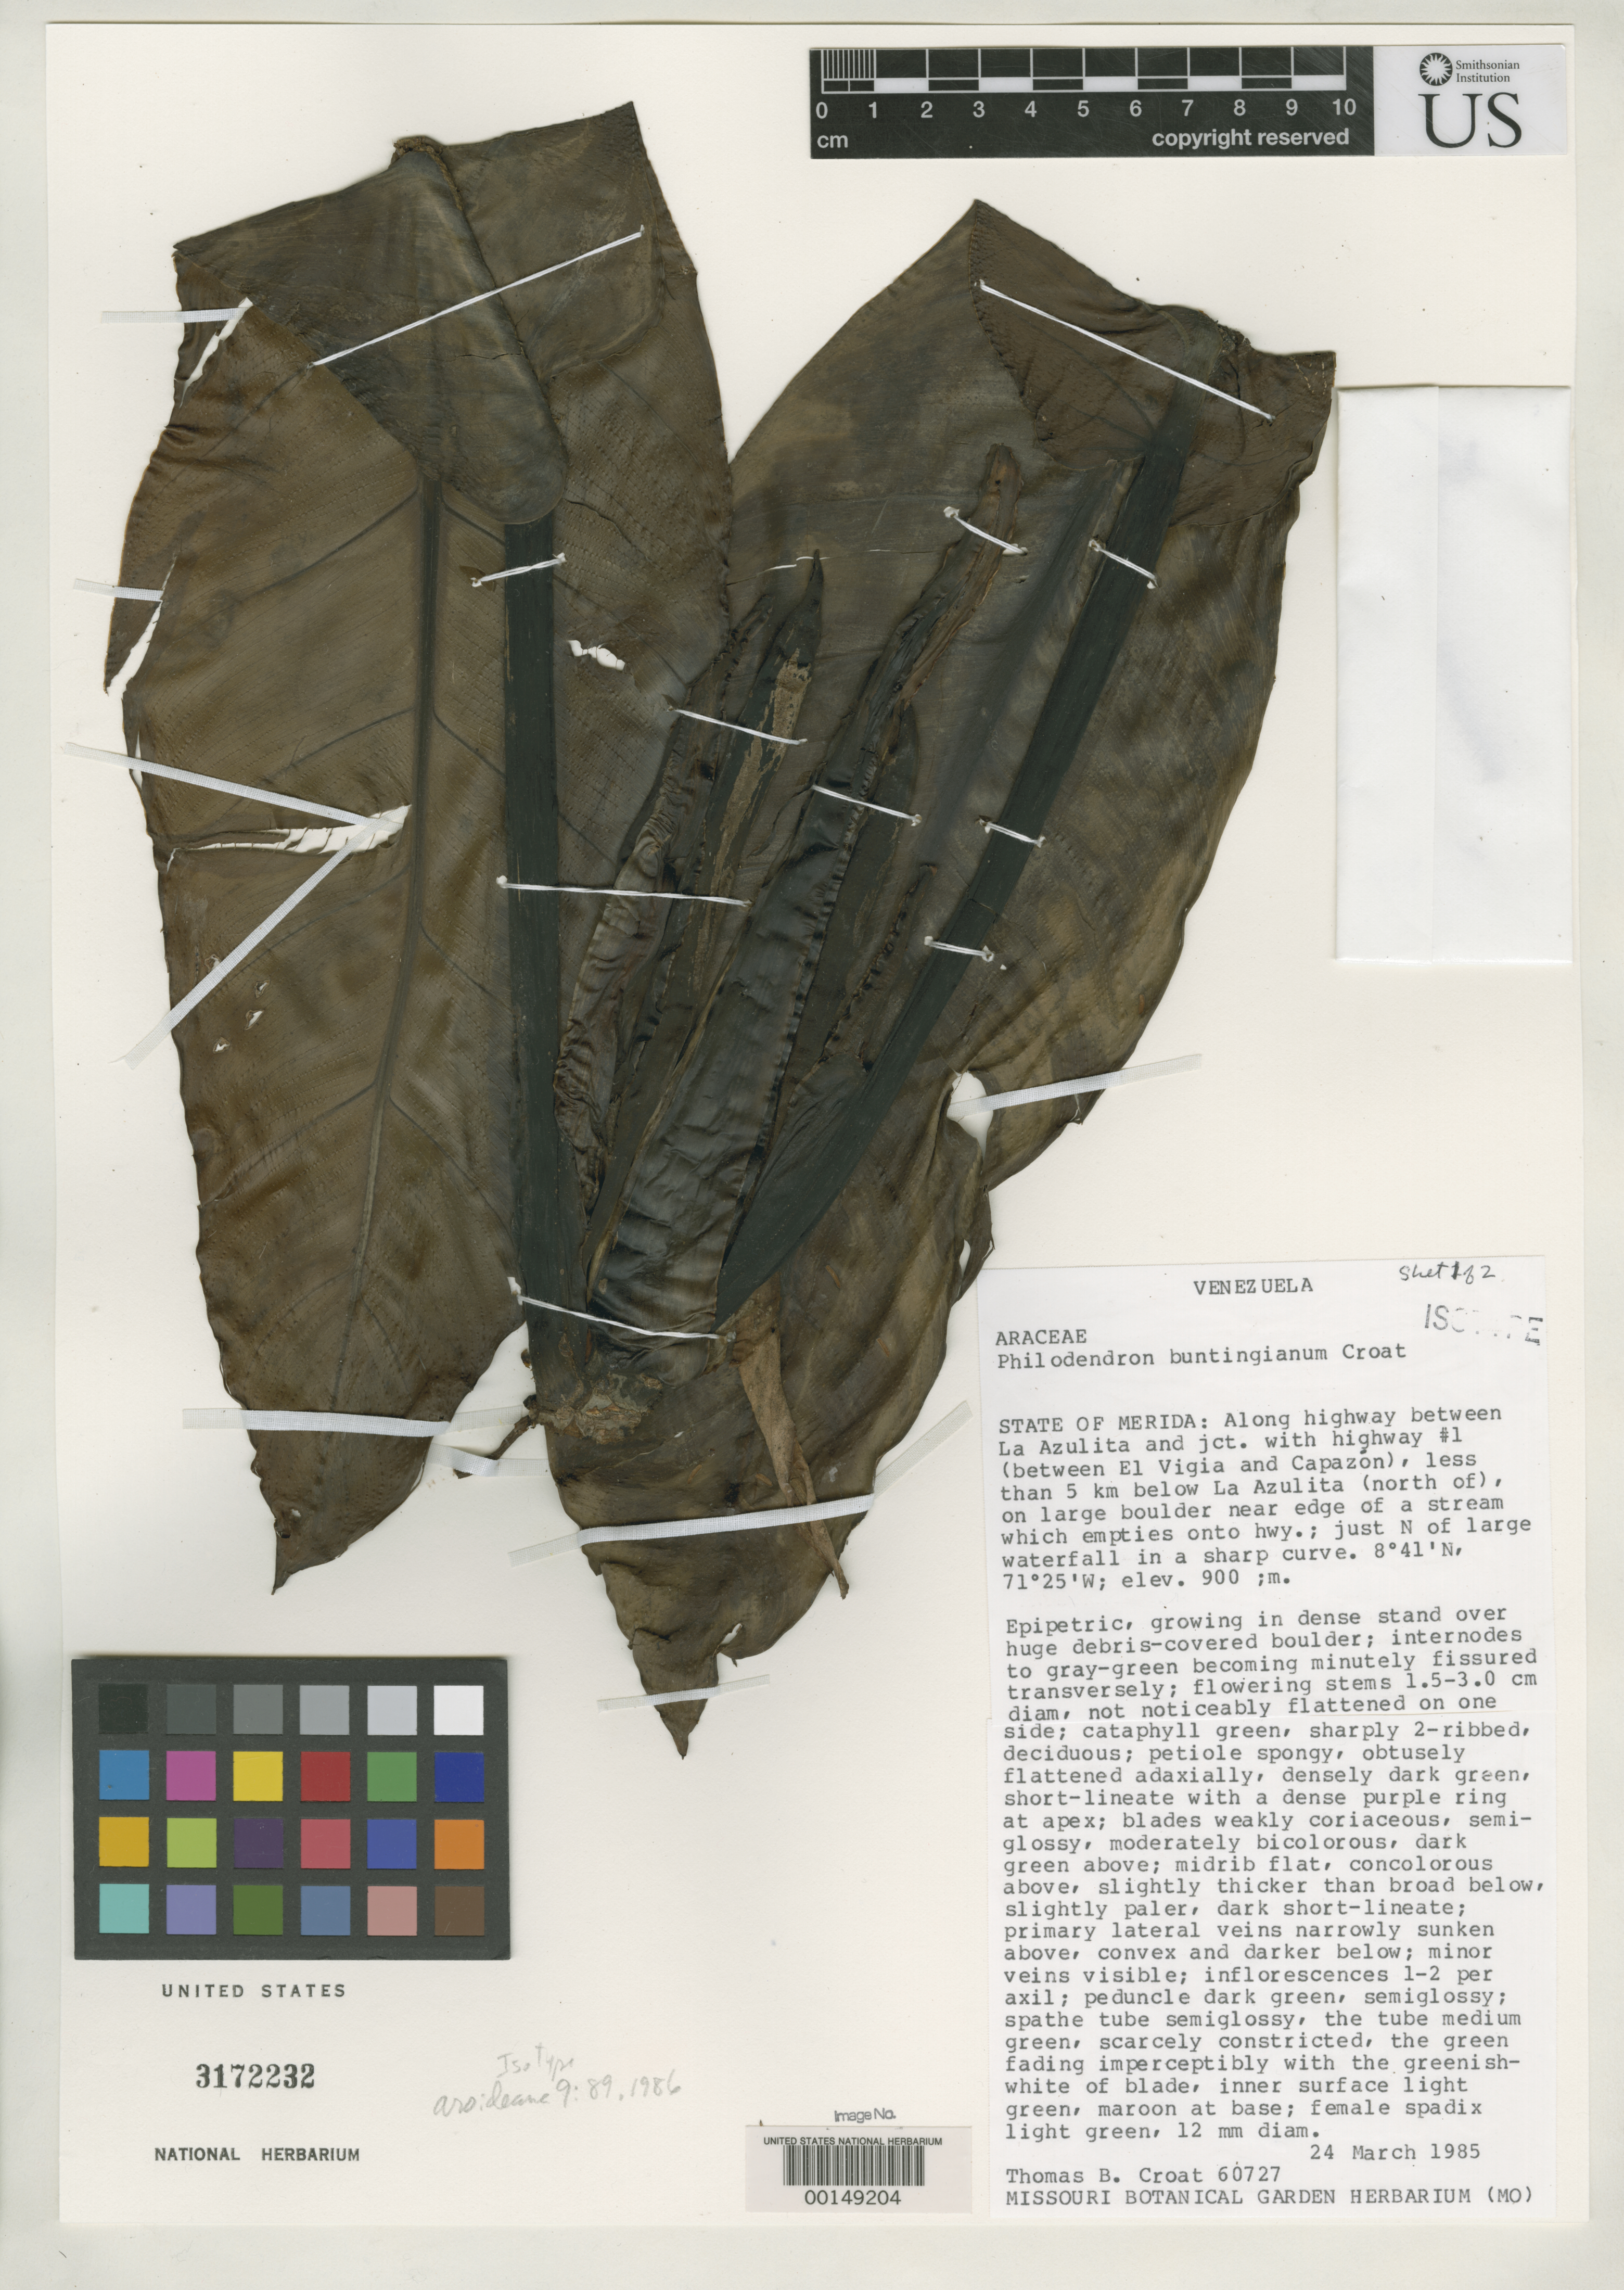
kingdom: Plantae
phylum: Tracheophyta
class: Liliopsida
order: Alismatales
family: Araceae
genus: Philodendron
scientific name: Philodendron buntingianum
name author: Croat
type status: Isotype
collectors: T. B. Croat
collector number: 60727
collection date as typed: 24 Mar 1985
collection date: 1985-03-24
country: Venezuela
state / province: Mérida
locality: Along hwy between La Azulita and jct. with hwy #1 (between El Vigia and Capazon), less than 5 km below La Azulita (N of).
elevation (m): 900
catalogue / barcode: US 3172232